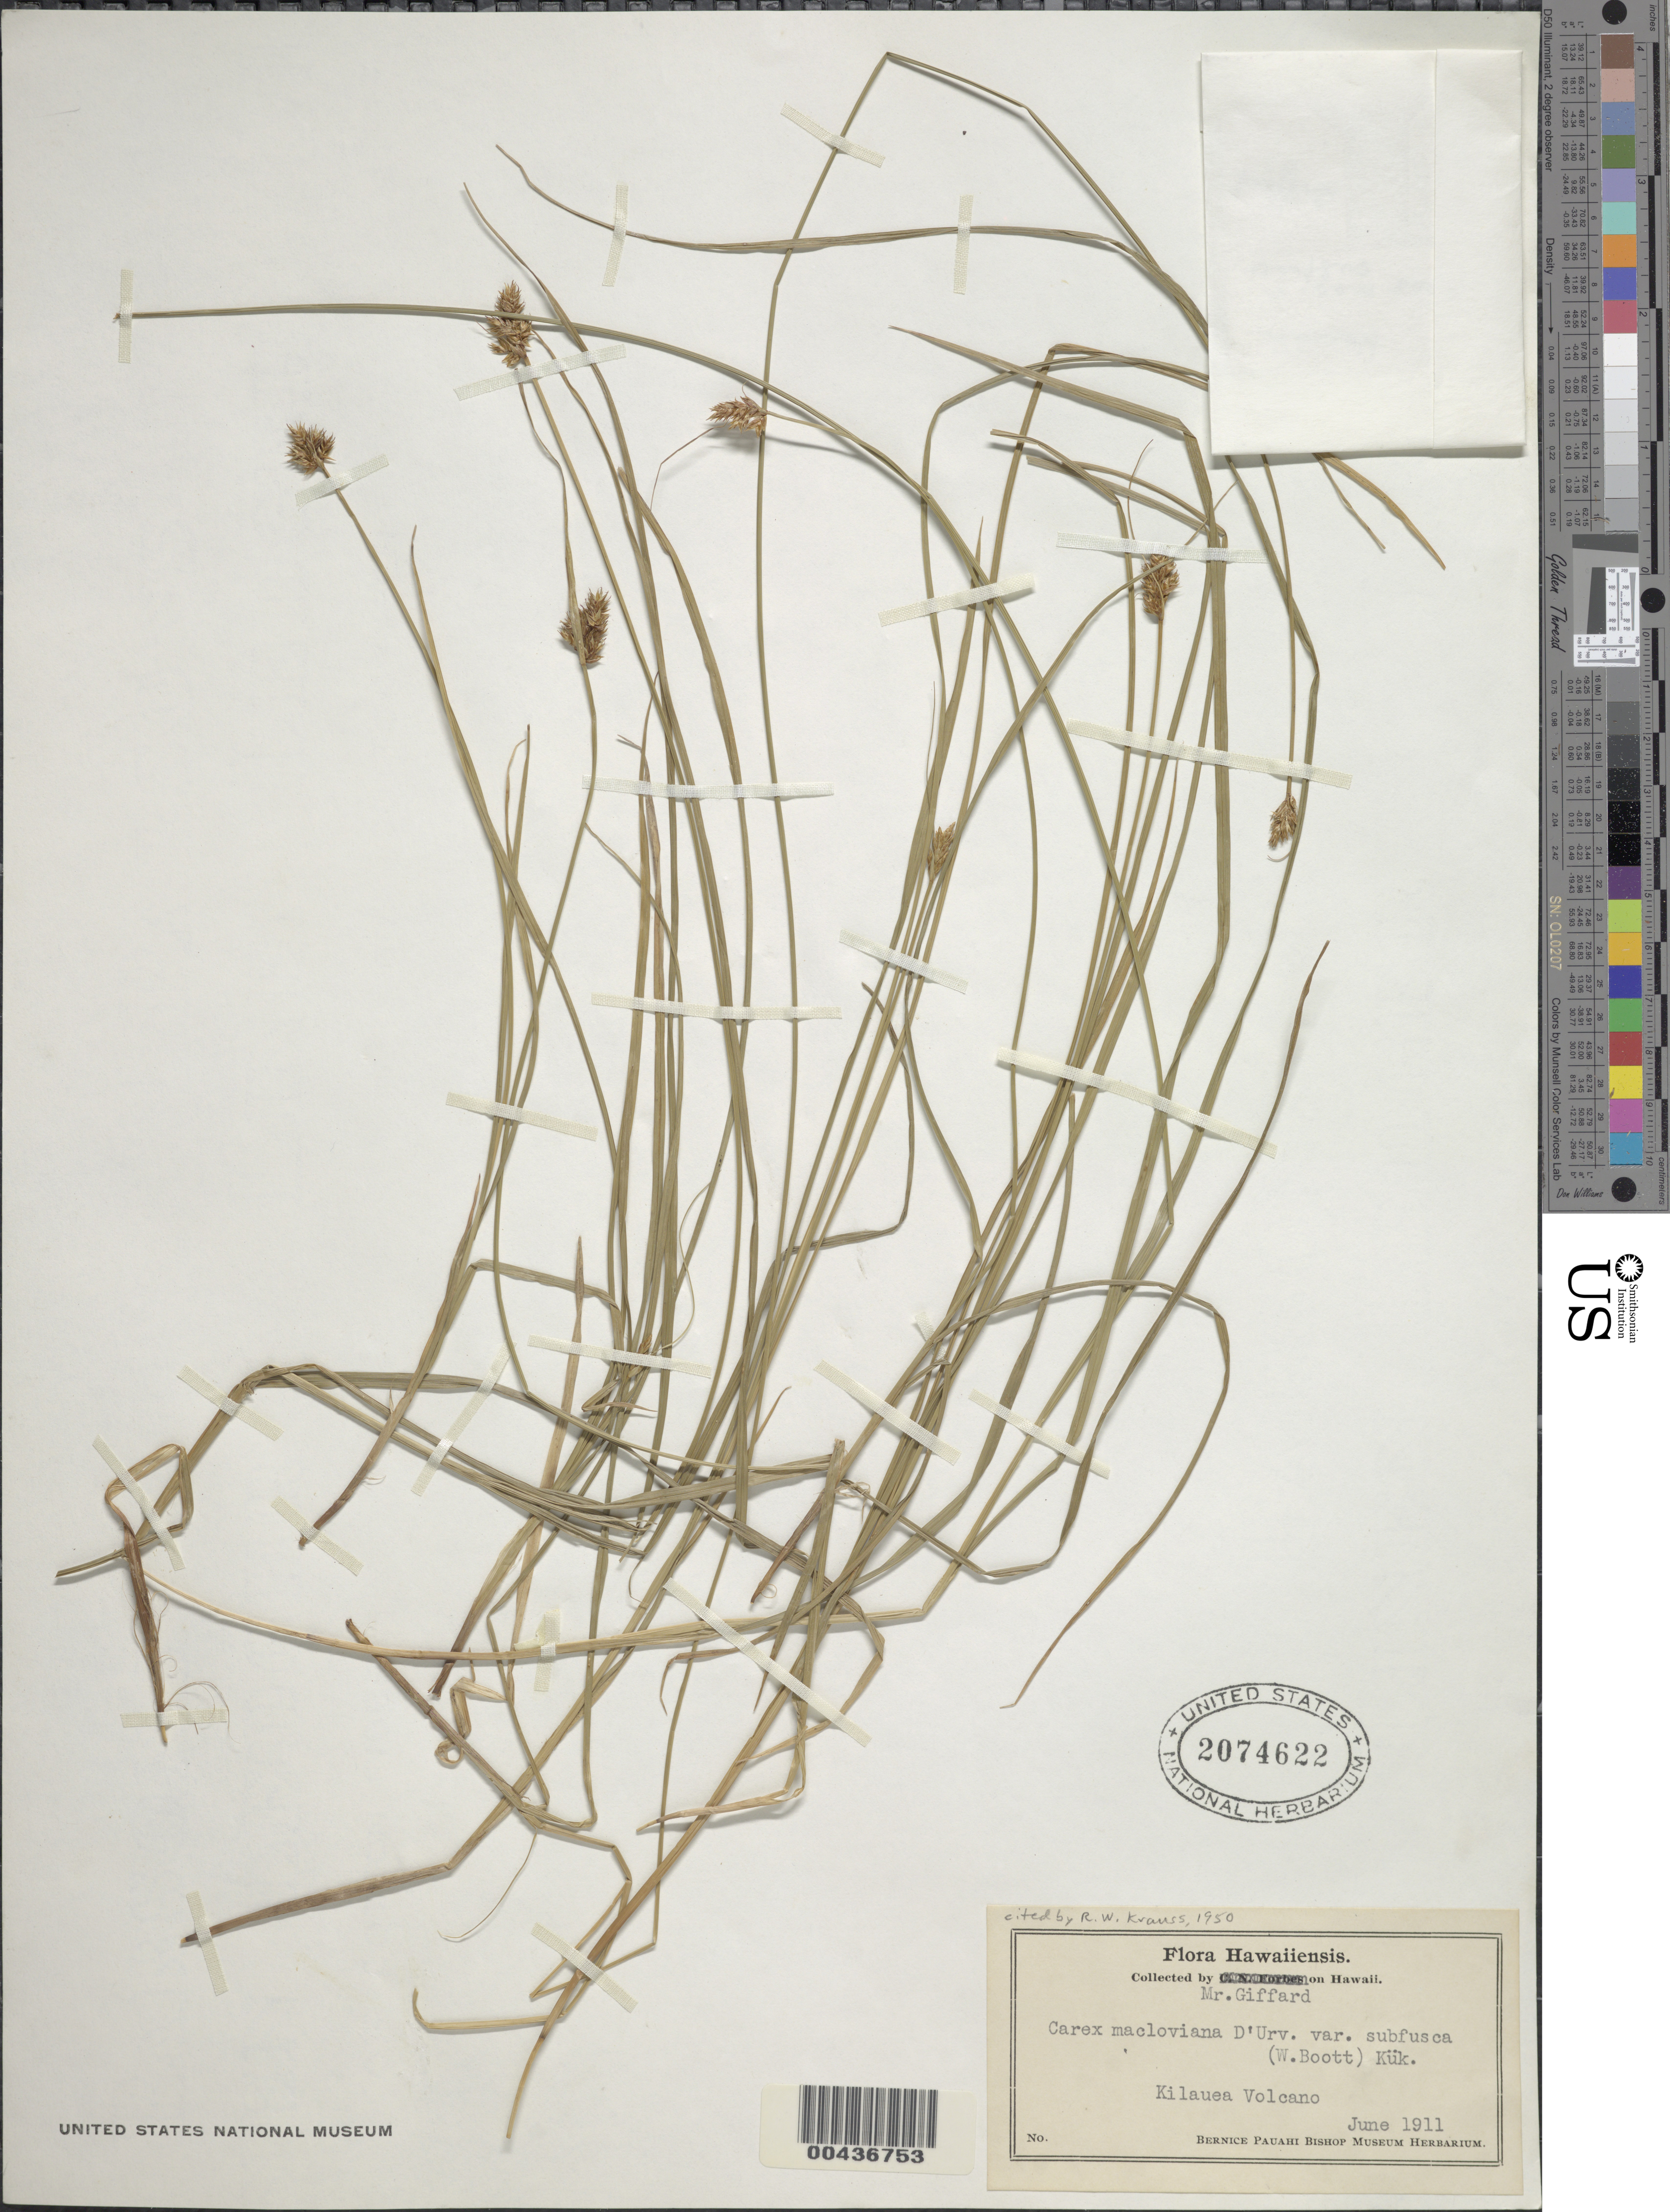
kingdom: Plantae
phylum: Tracheophyta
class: Liliopsida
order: Poales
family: Cyperaceae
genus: Carex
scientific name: Carex subfusca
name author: W. Boott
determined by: Wagner, W. L., (BOT), Smithsonian Institution - National Museum of Natural History (UNITED STATES)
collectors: W. Giffard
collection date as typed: Jun 1911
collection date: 1911-06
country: United States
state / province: Hawaii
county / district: Hawaii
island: Hawaii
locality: Kilauea Volcano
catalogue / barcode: US 2074622